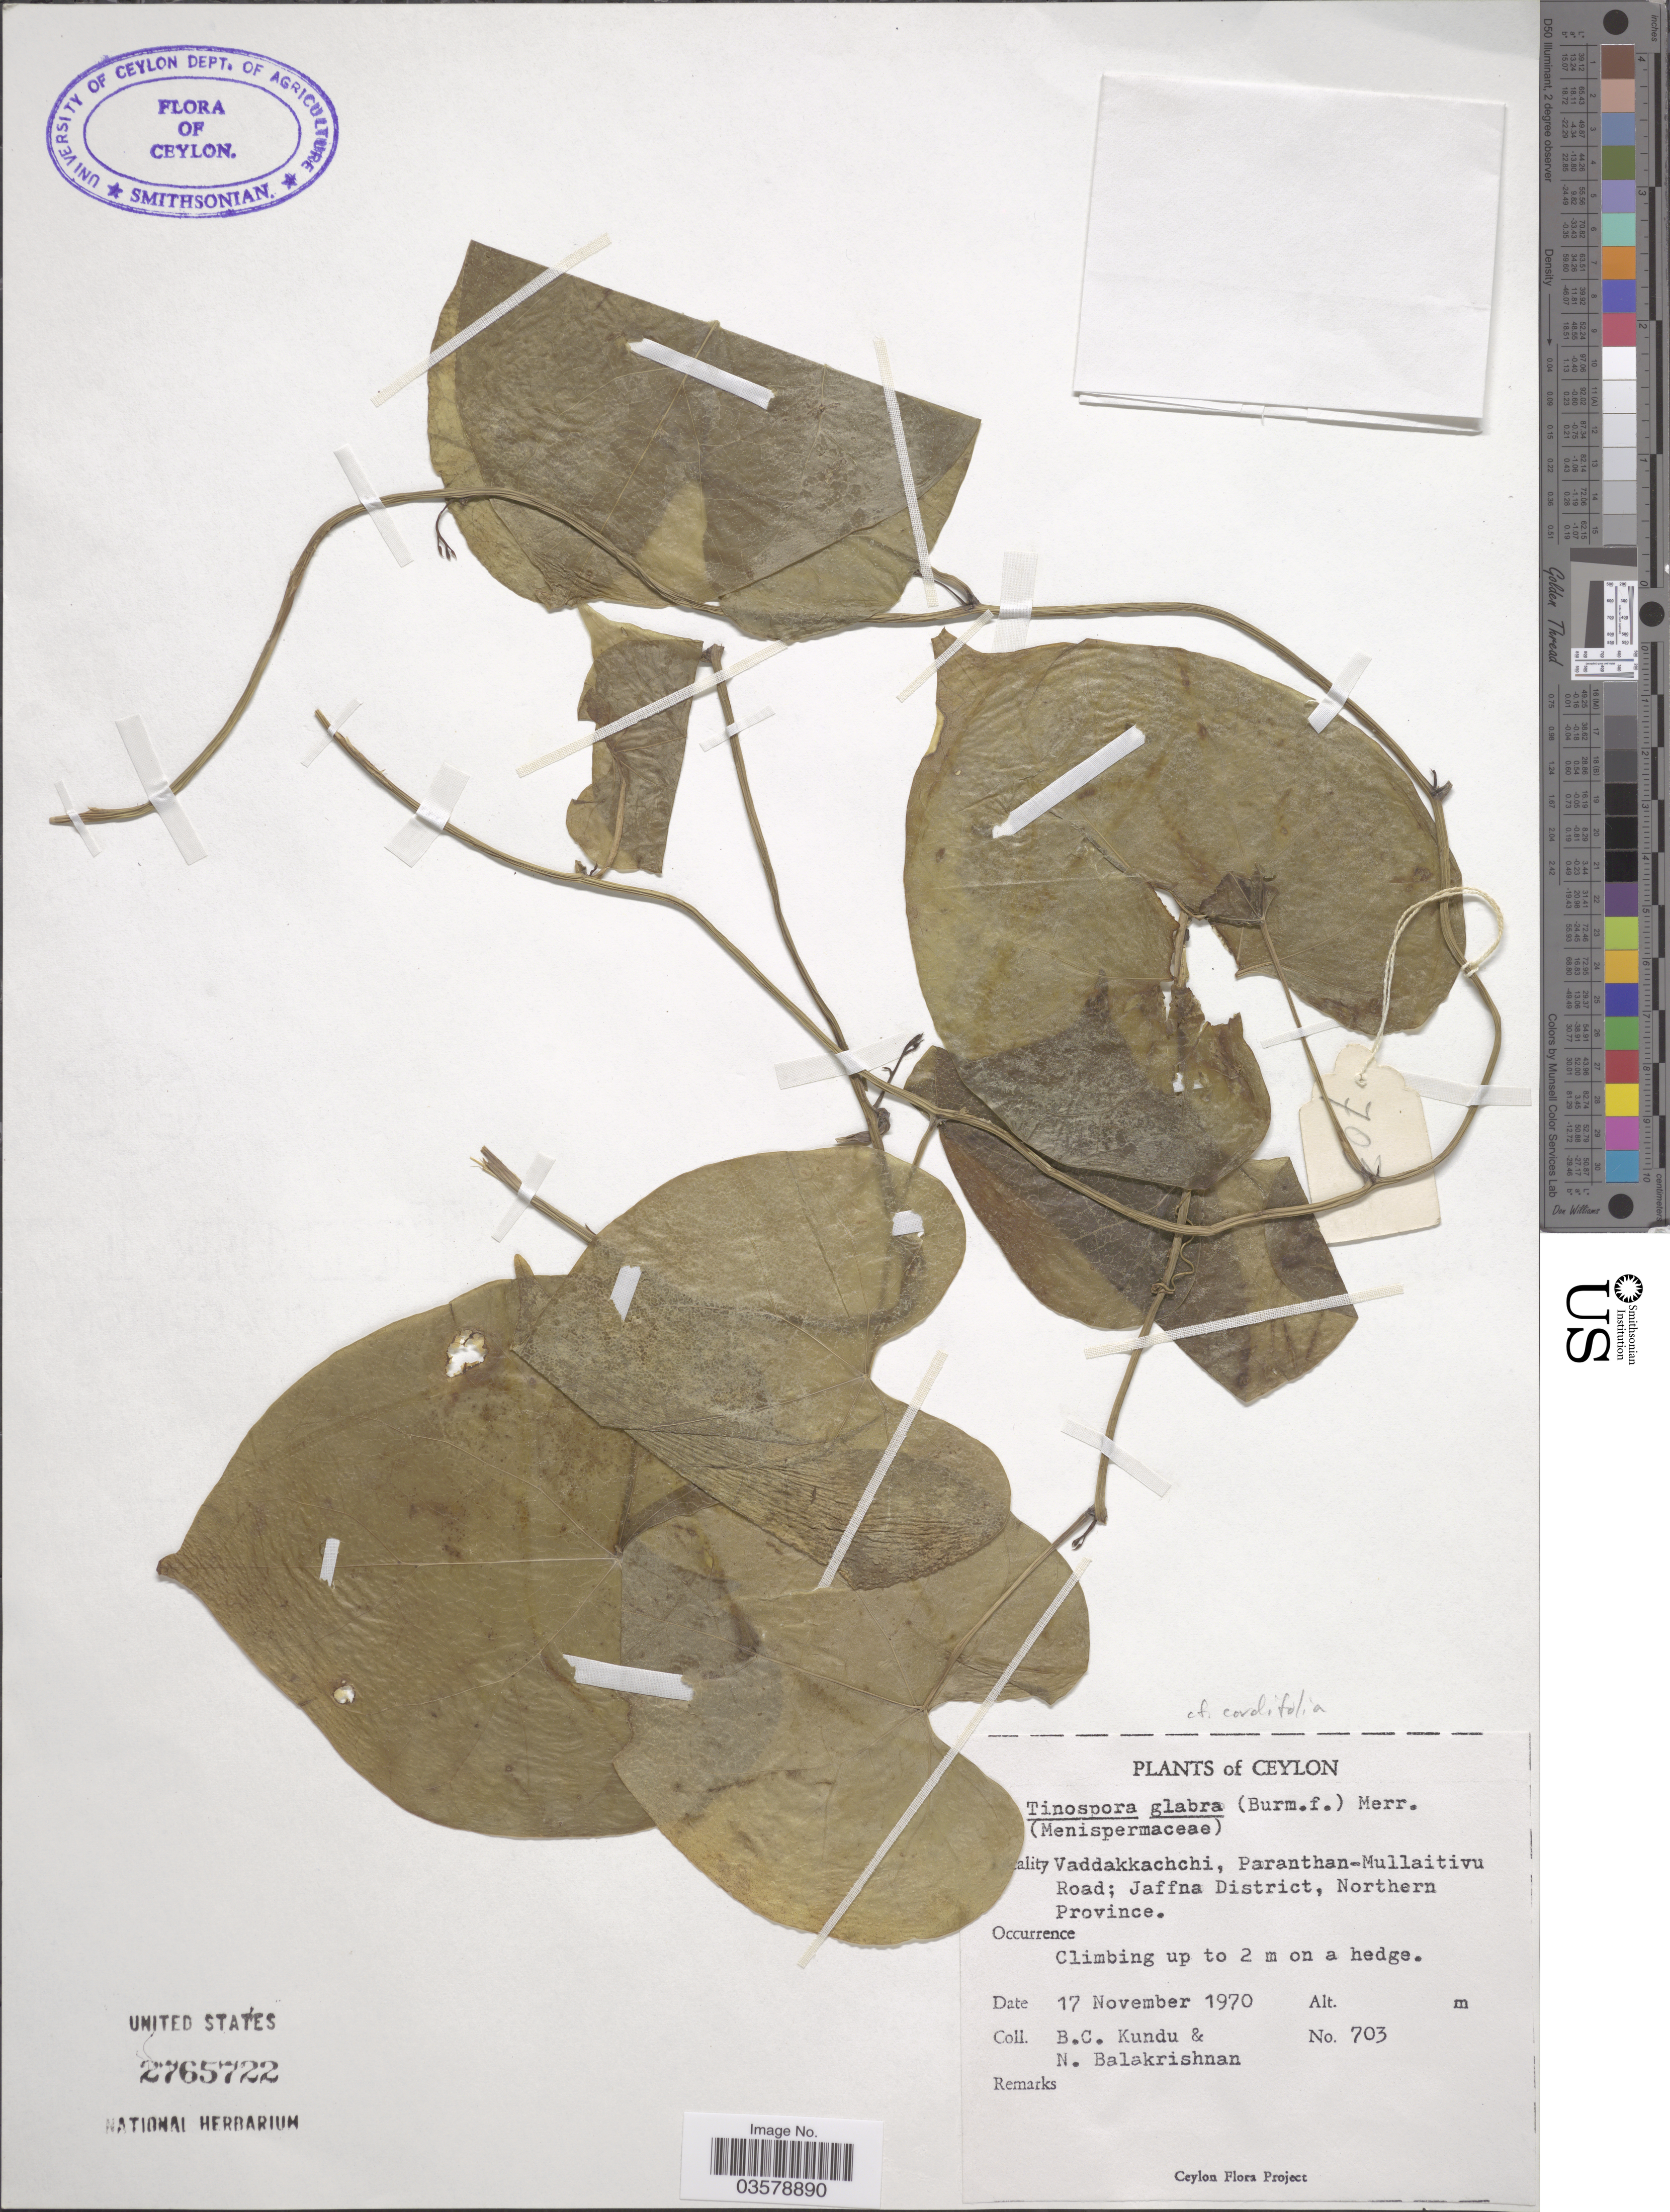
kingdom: Plantae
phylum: Tracheophyta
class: Magnoliopsida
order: Ranunculales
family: Menispermaceae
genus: Tinospora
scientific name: Tinospora cordifolia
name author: Miers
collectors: B. C. Kundu & N. Balakrishnan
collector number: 703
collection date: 1970-11-17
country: Sri Lanka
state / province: Northern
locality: Ceylon. Vaddakkachchi, Paranthan-Mullaitivu Road; Jaffna District.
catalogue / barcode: US 2765722